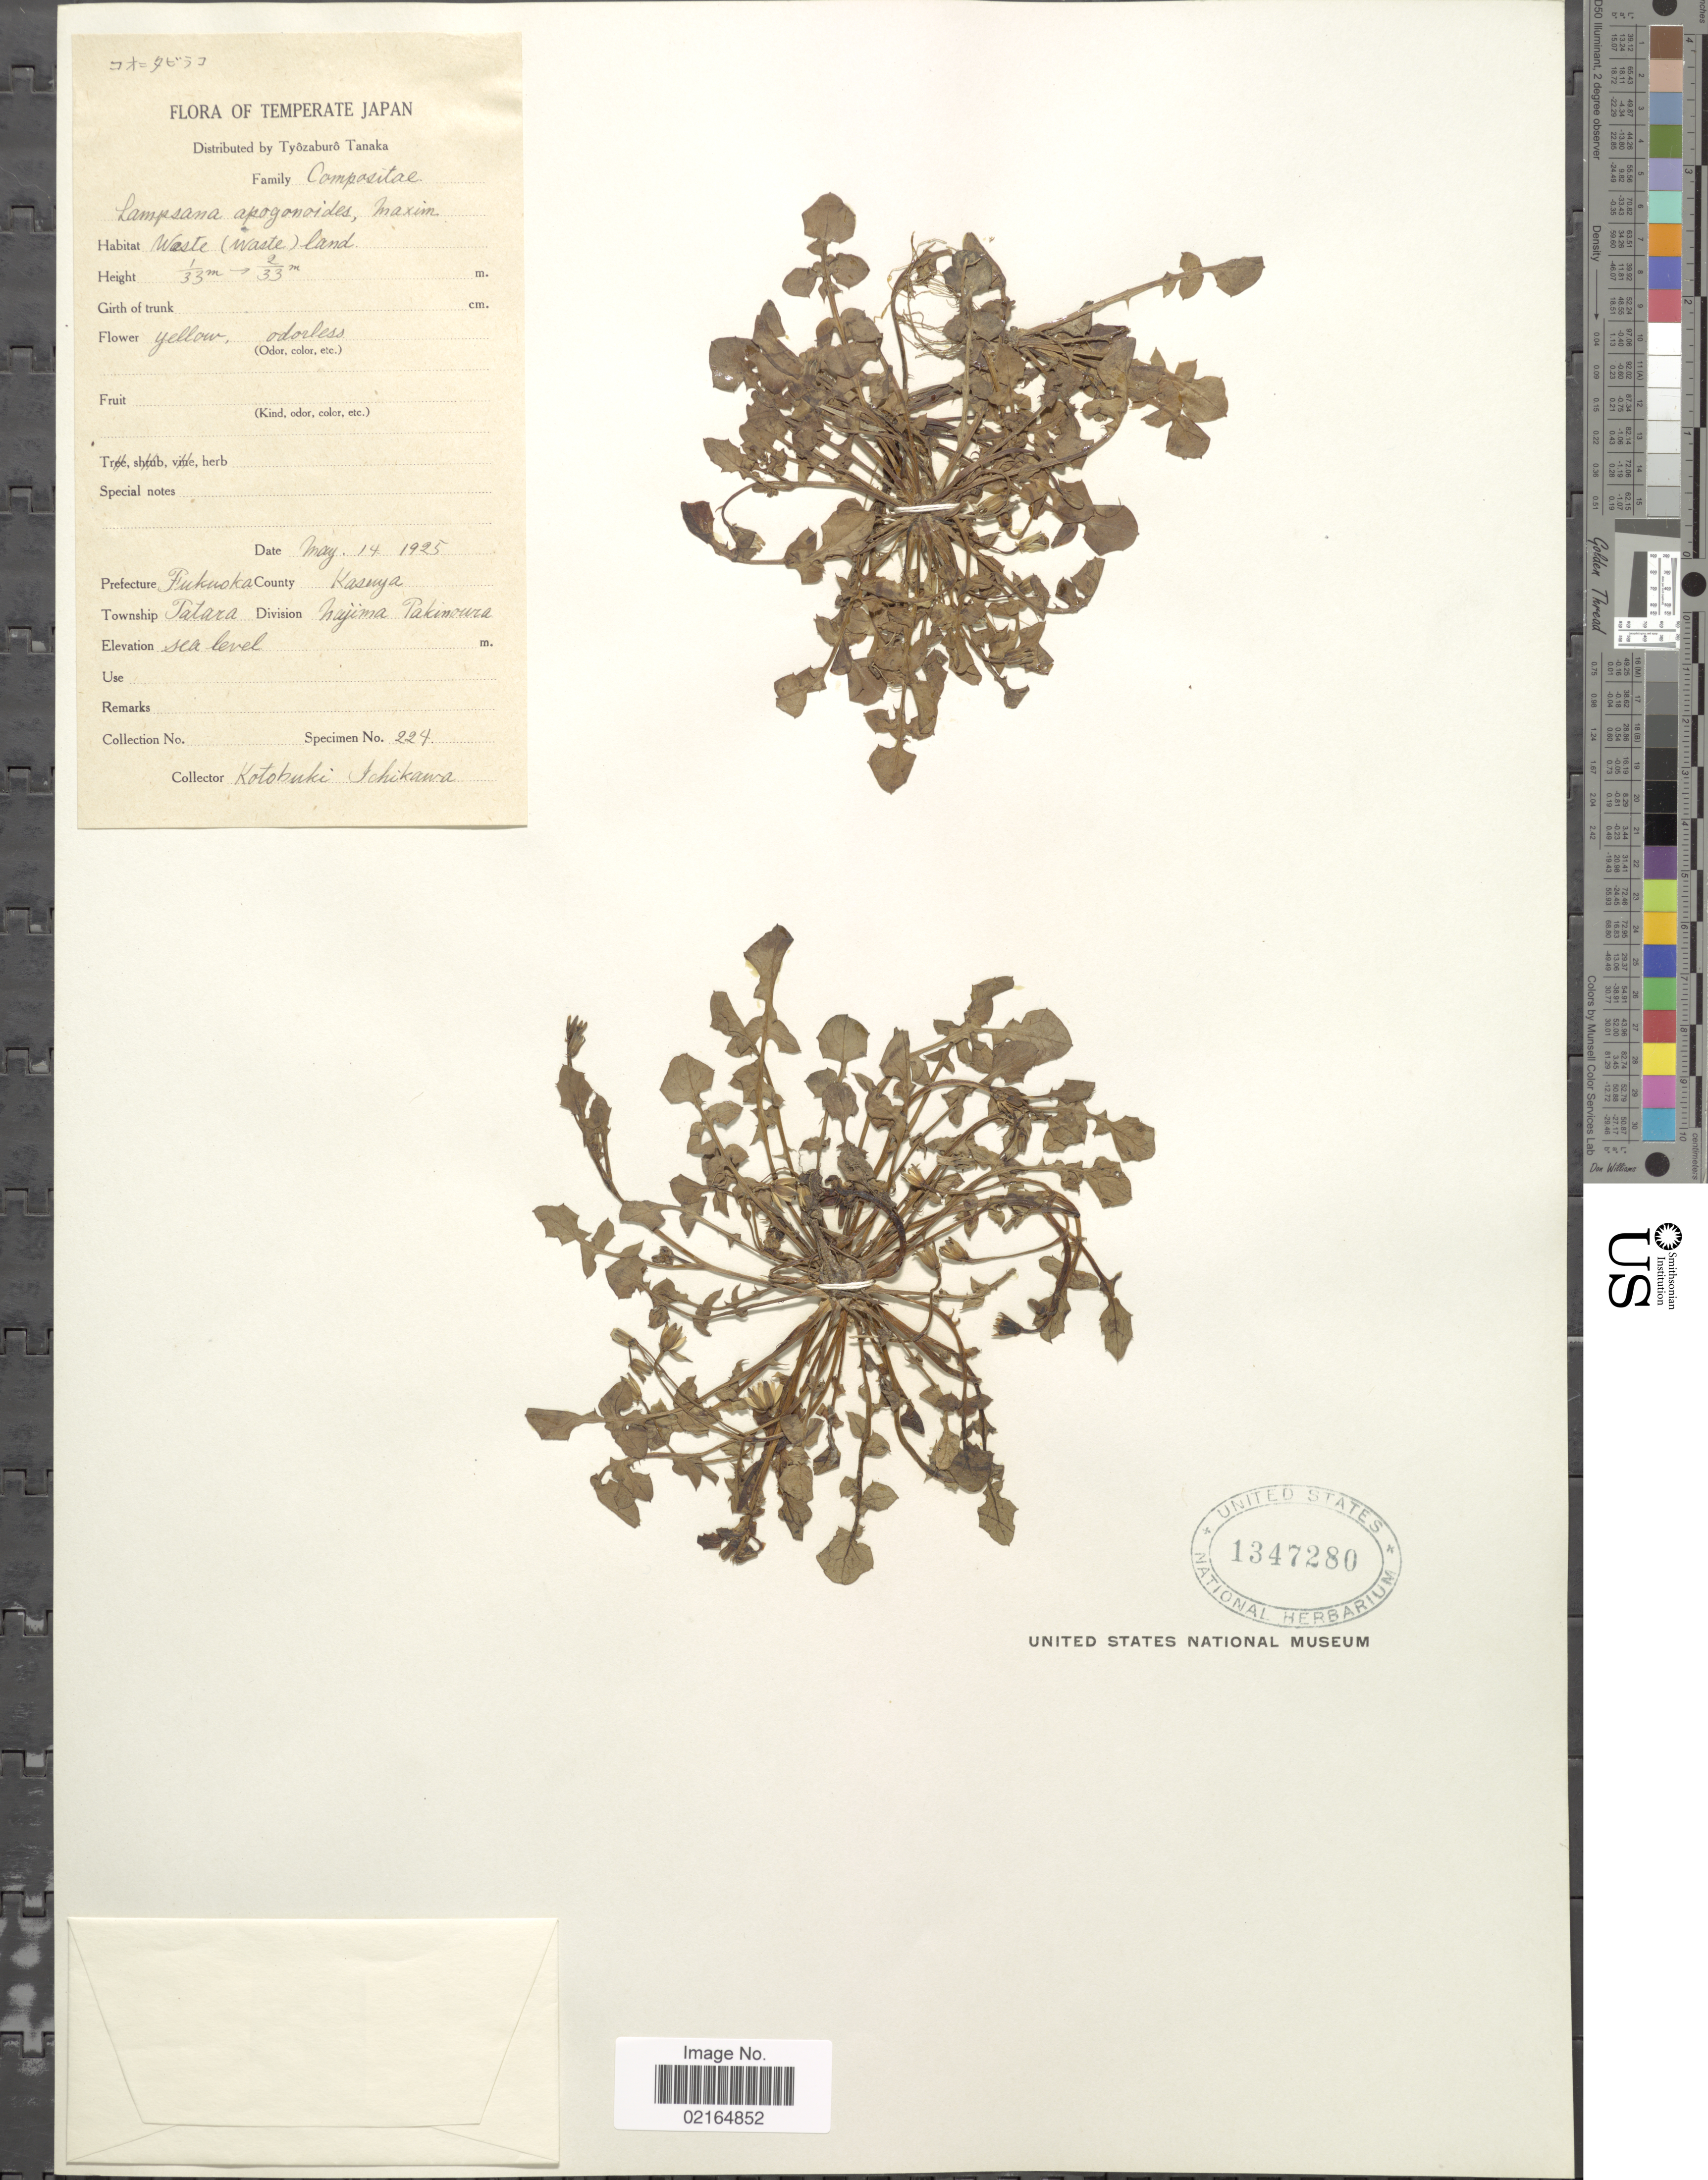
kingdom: Plantae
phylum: Tracheophyta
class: Magnoliopsida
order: Asterales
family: Asteraceae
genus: Lapsanastrum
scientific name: Lapsanastrum apogonoides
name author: (Maxim.) Pak & K. Bremer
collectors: K. Schikawa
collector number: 224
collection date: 1925-05-14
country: Japan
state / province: Hukuoka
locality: Temperate Japan, Prefecture Fukuoka, County Kasuya, Township Tatara, Division Najima Takinoura.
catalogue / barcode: US 1347280